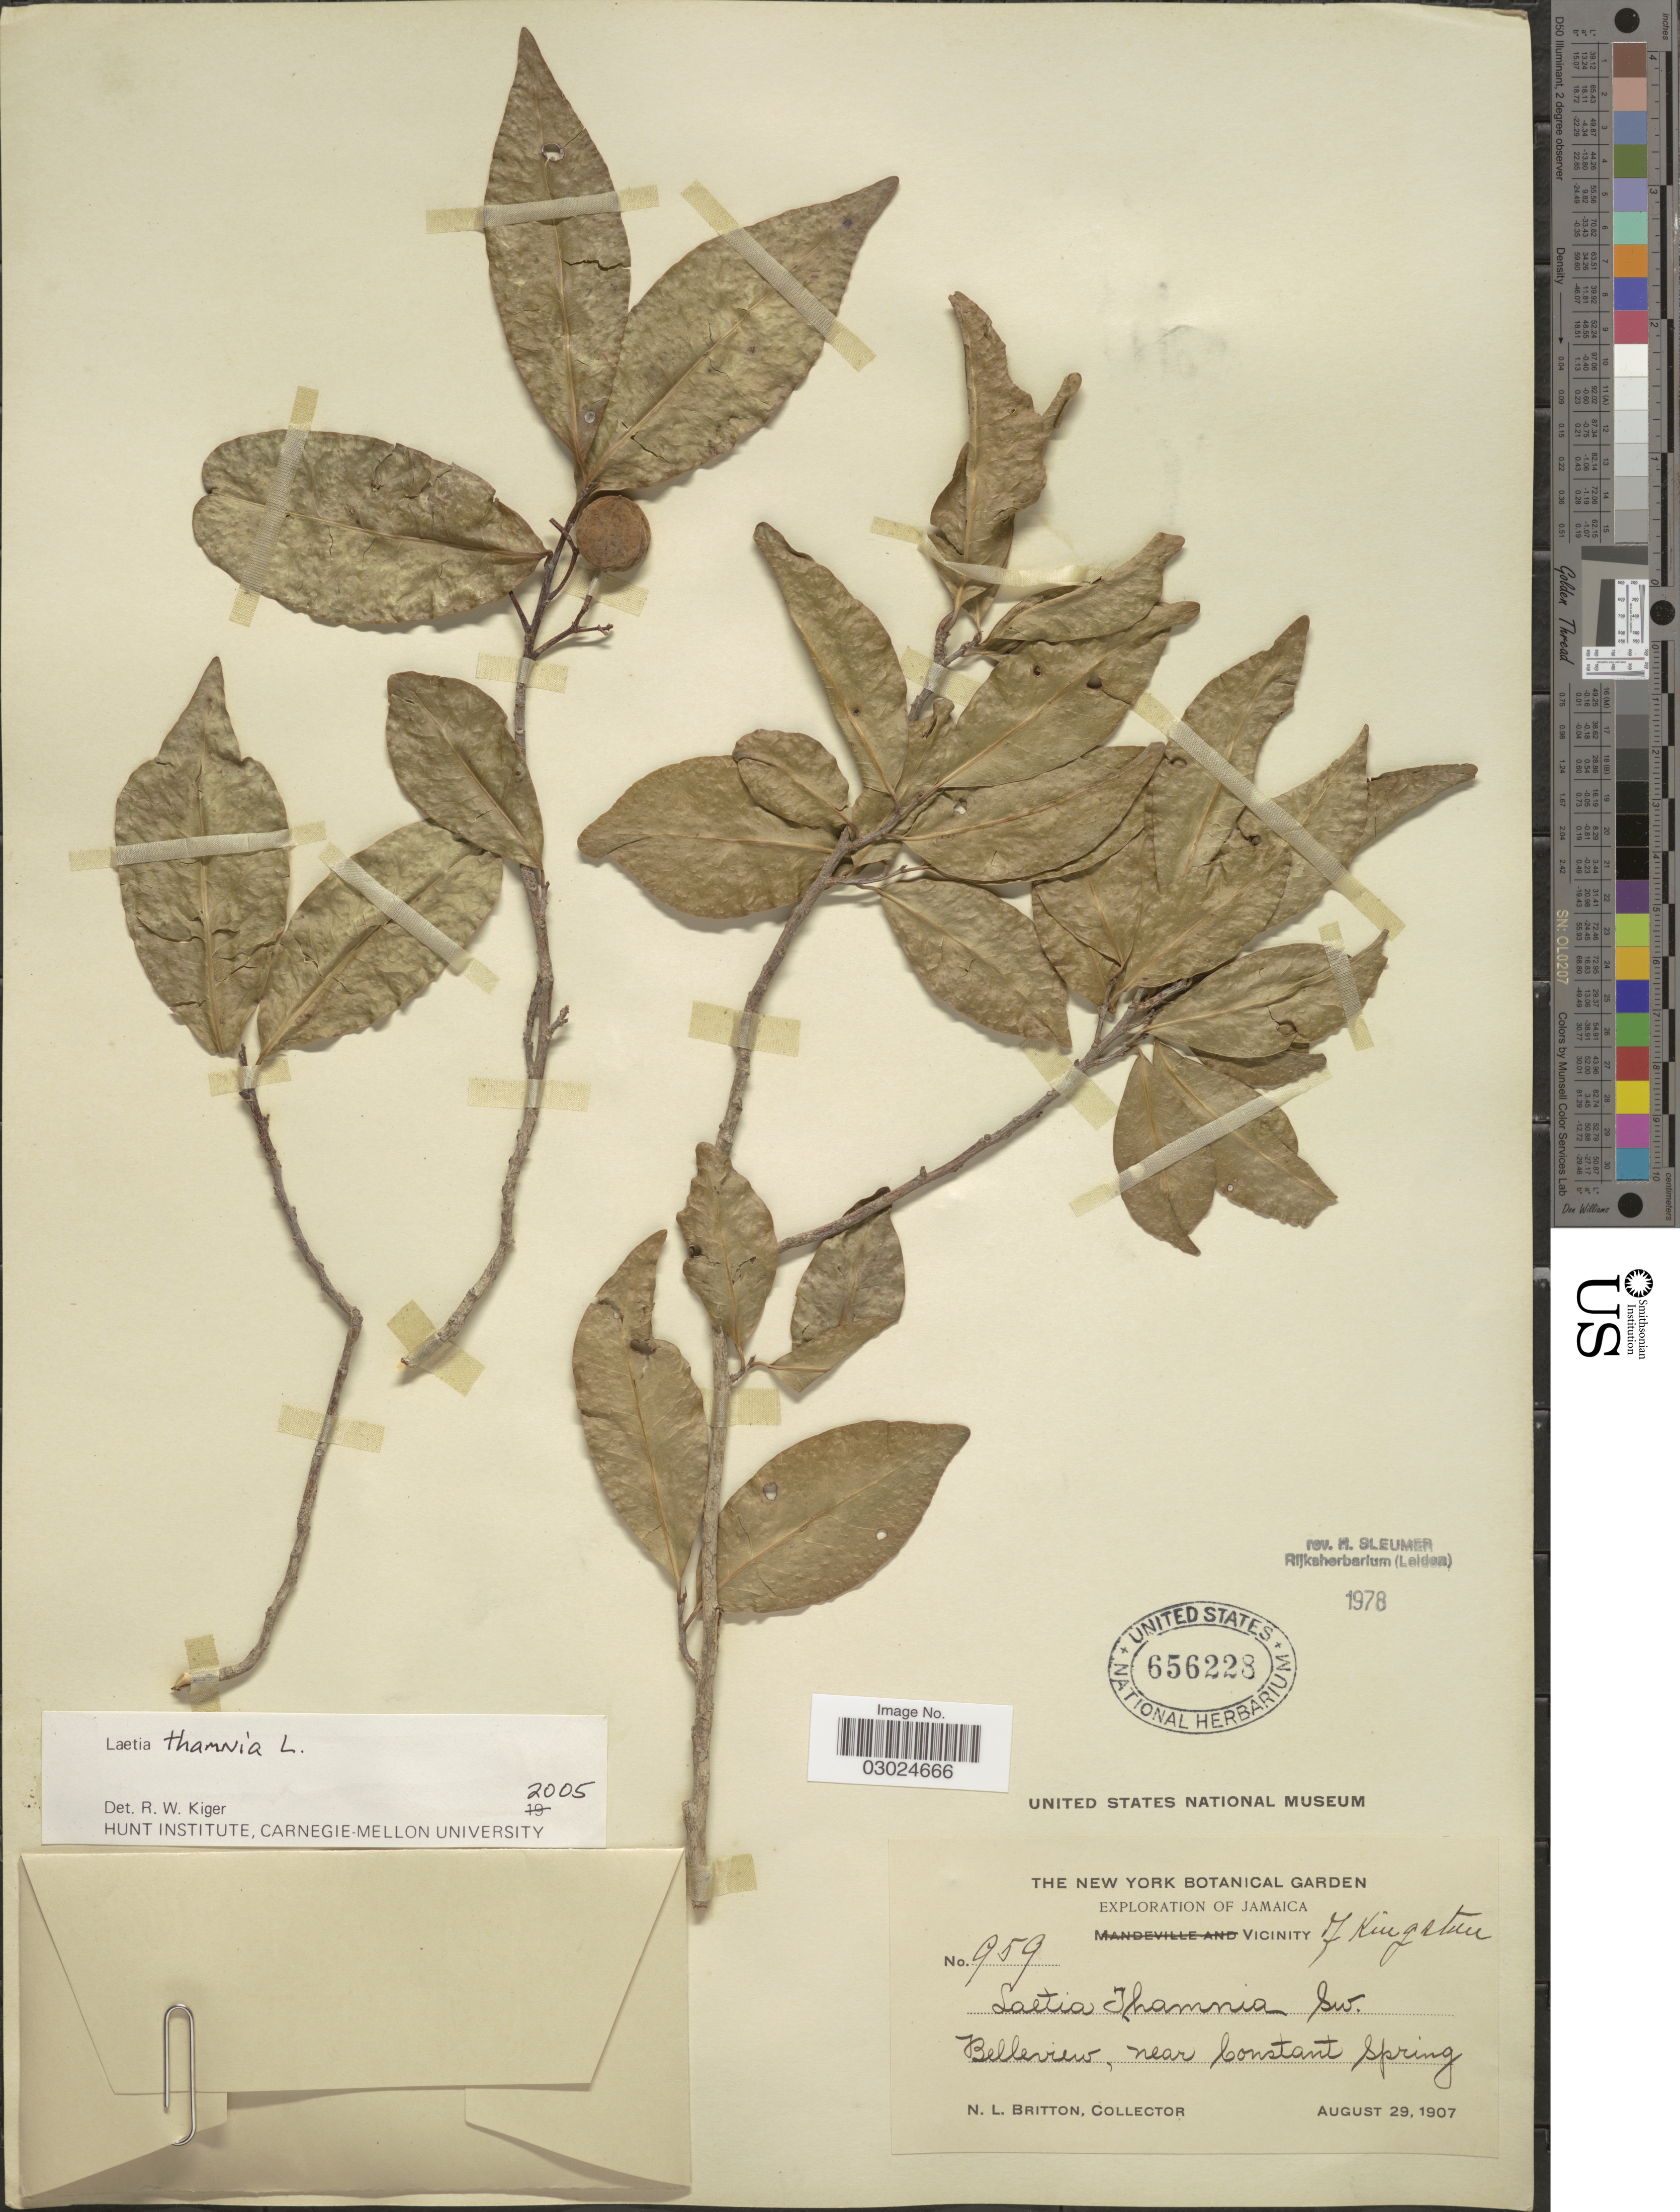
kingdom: Plantae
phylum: Tracheophyta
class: Magnoliopsida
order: Malpighiales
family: Salicaceae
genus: Laetia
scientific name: Laetia thamnia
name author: L.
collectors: N. Britton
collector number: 959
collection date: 1907-08-29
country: Jamaica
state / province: Kingston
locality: Vicinity of Kingston. Belleview, near Constant Spring.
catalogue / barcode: US 656228